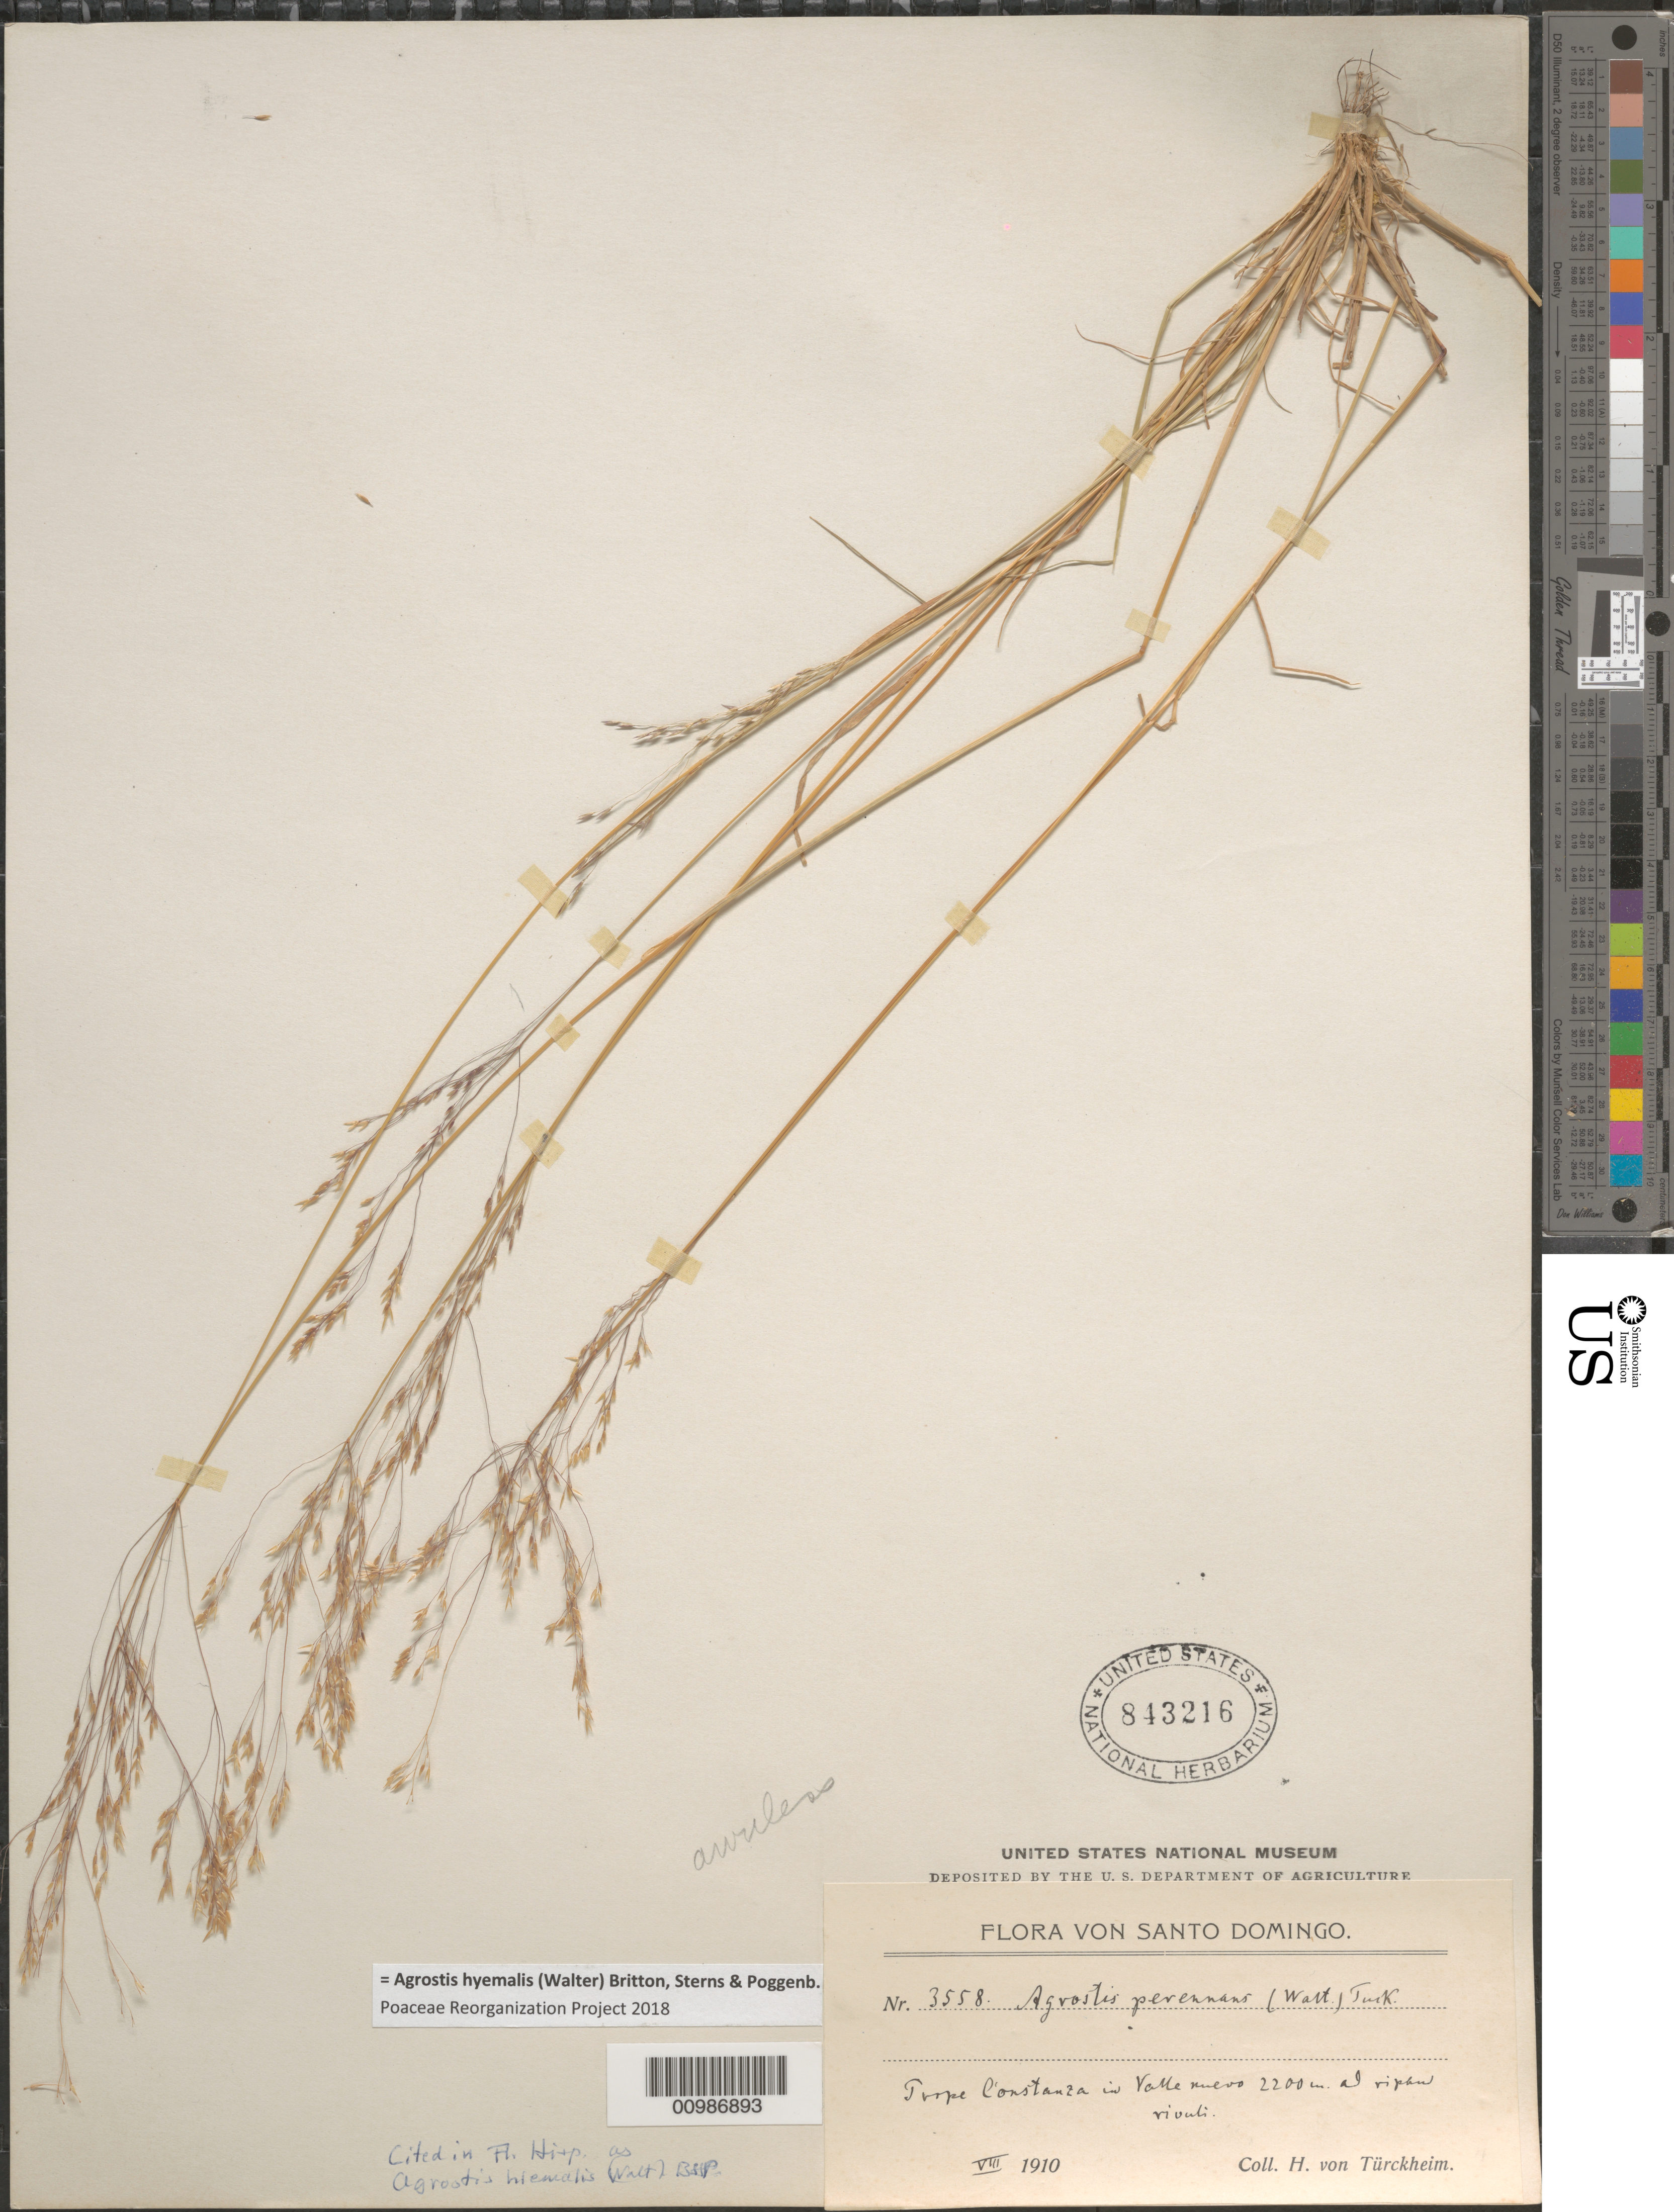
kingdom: Plantae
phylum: Tracheophyta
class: Liliopsida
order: Poales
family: Poaceae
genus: Agrostis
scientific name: Agrostis hyemalis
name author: (Walter) Britton et al.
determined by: Poaceae Reorganization Project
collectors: H. von Türckheim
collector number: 3558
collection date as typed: Aug 1910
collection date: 1910-08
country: Dominican Republic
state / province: Distrito Nacional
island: Hispaniola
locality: Valle Nuevo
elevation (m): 2200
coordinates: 0 N, 0 E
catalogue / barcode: US 843216